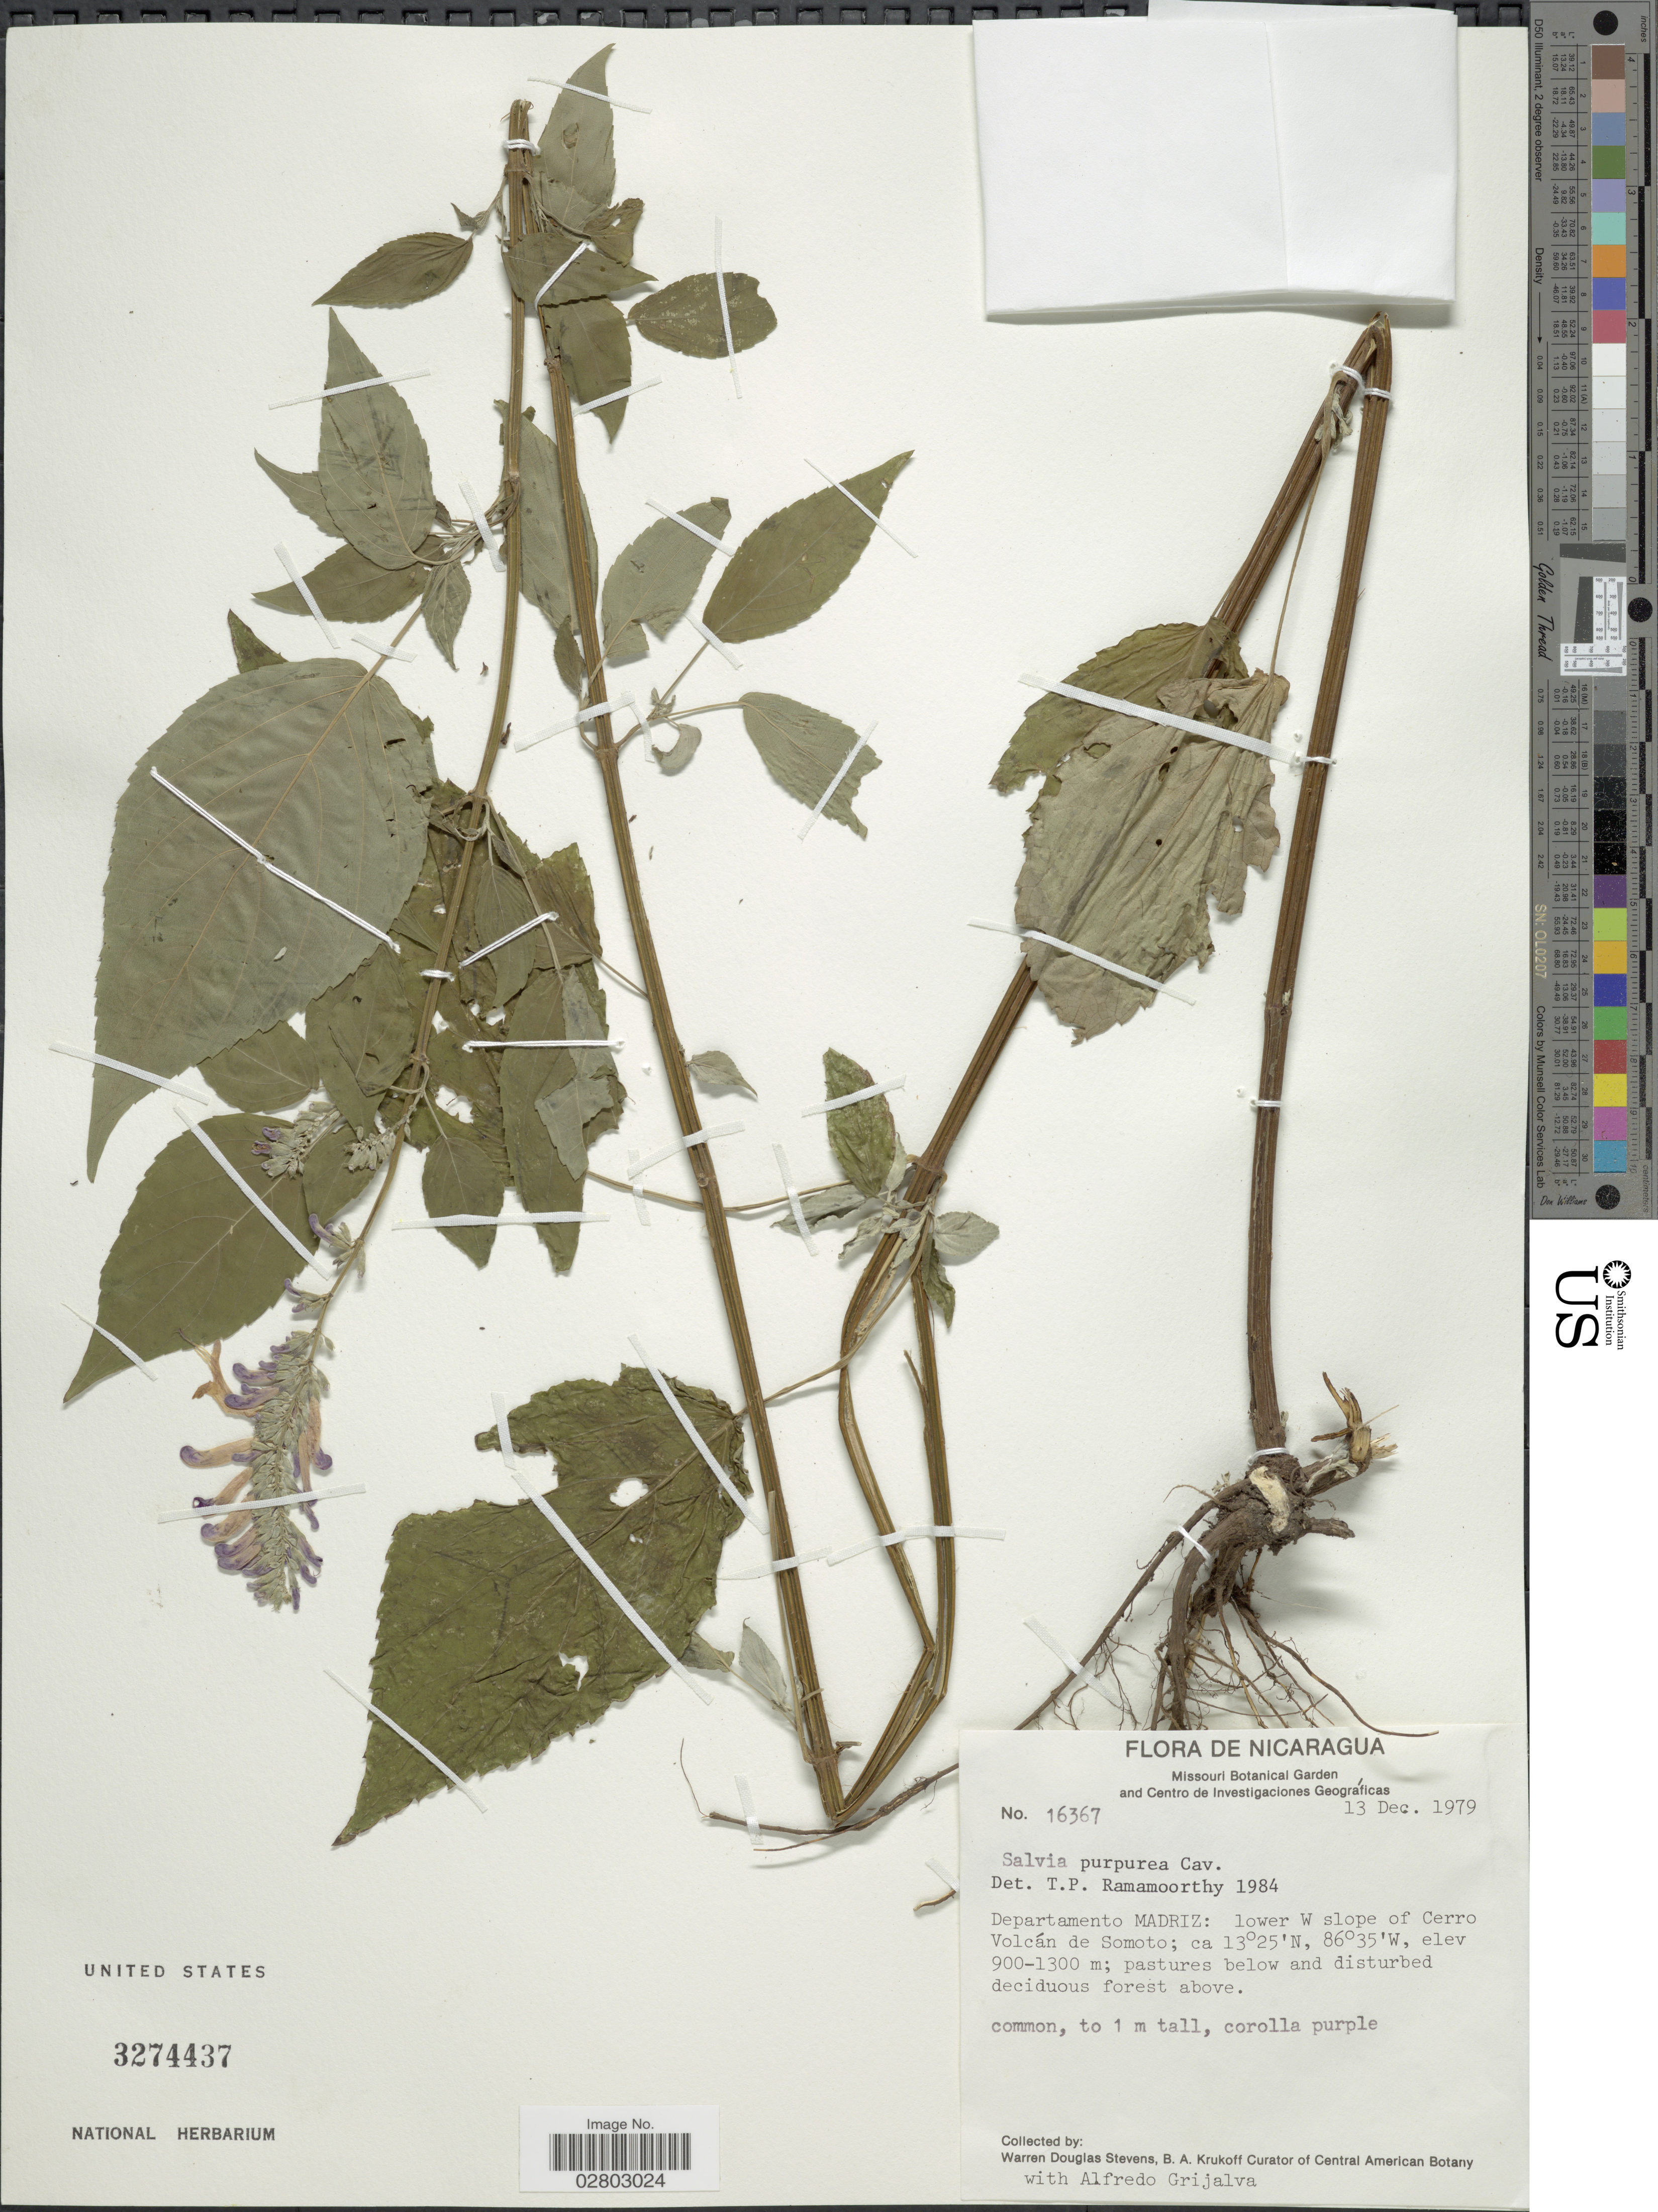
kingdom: Plantae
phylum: Tracheophyta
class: Magnoliopsida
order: Lamiales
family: Lamiaceae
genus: Salvia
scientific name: Salvia purpurea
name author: Cav.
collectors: W. D. Stevens & A. Grijalva P.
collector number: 16367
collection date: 1979-12-13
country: Nicaragua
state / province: Madriz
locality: Departamento Madriz: lower W slope of Cerro Volcán de Somoto.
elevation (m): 900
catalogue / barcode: US 3274437